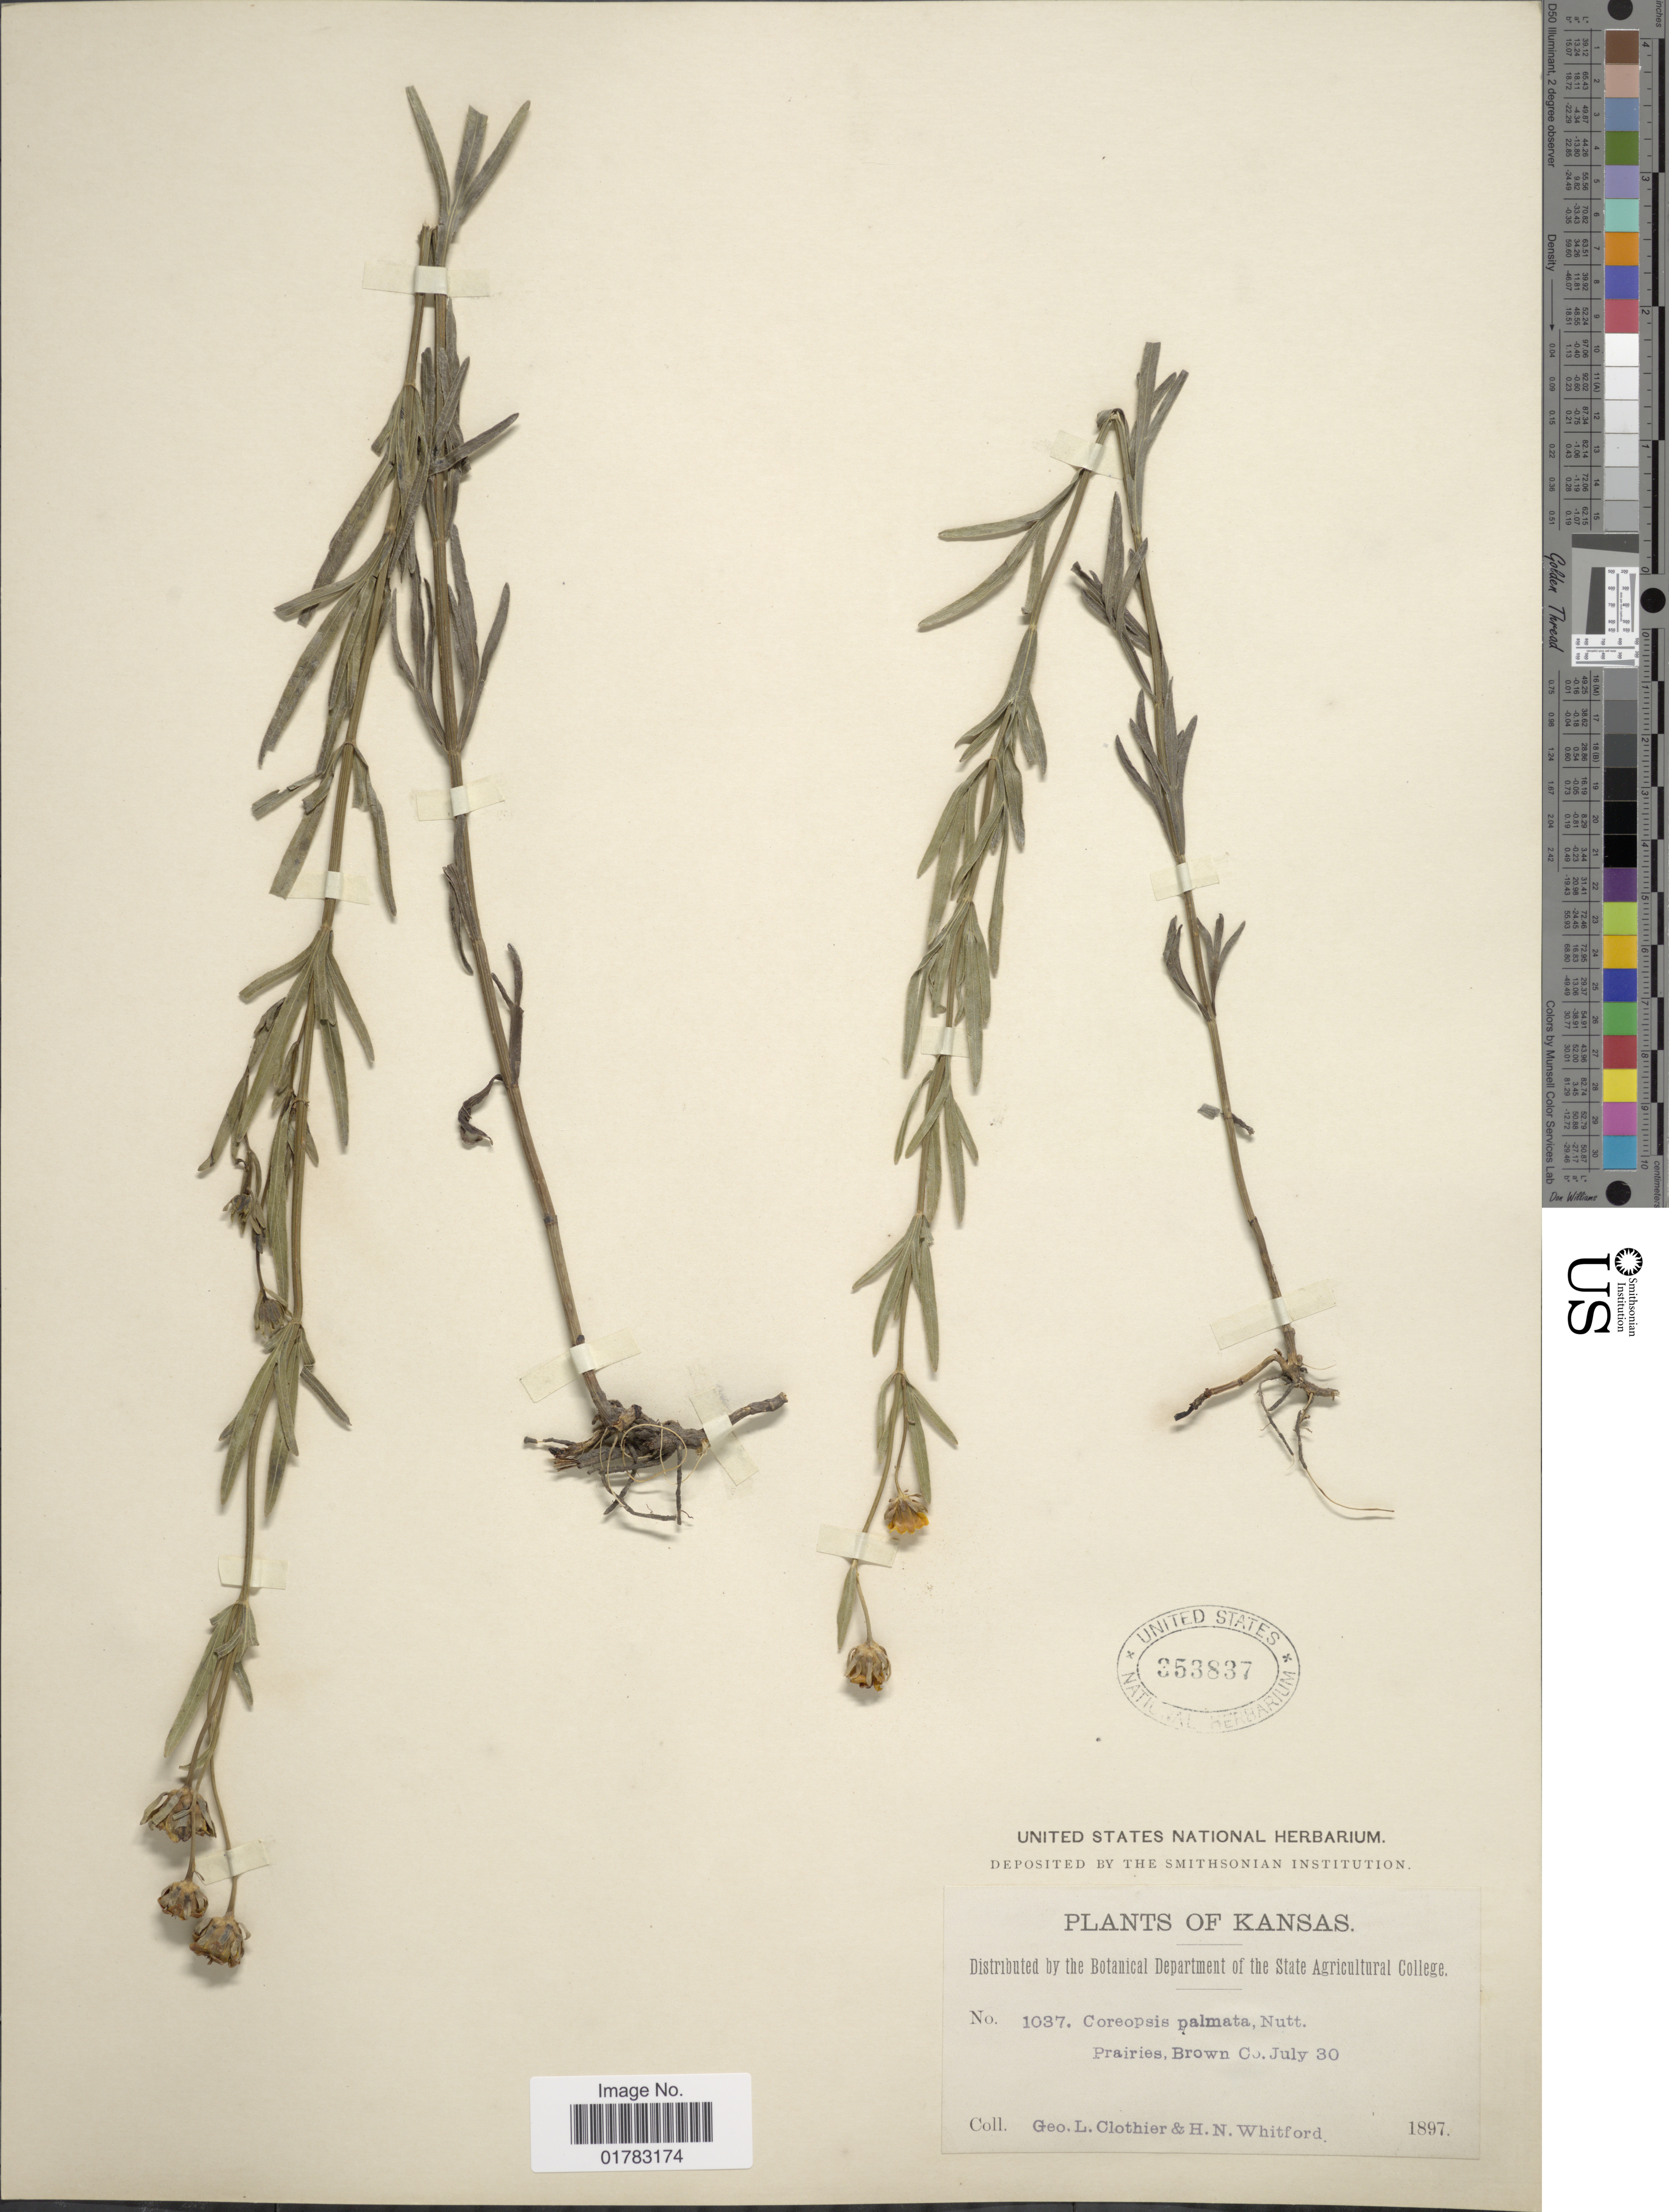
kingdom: Plantae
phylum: Tracheophyta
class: Magnoliopsida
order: Asterales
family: Asteraceae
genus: Coreopsis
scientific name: Coreopsis palmata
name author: Nutt.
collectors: G. Clothier & H. N. Whitford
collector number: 1037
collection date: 1897-07-30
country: United States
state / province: Kansas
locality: Prairies, Brown Co.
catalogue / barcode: US 353837